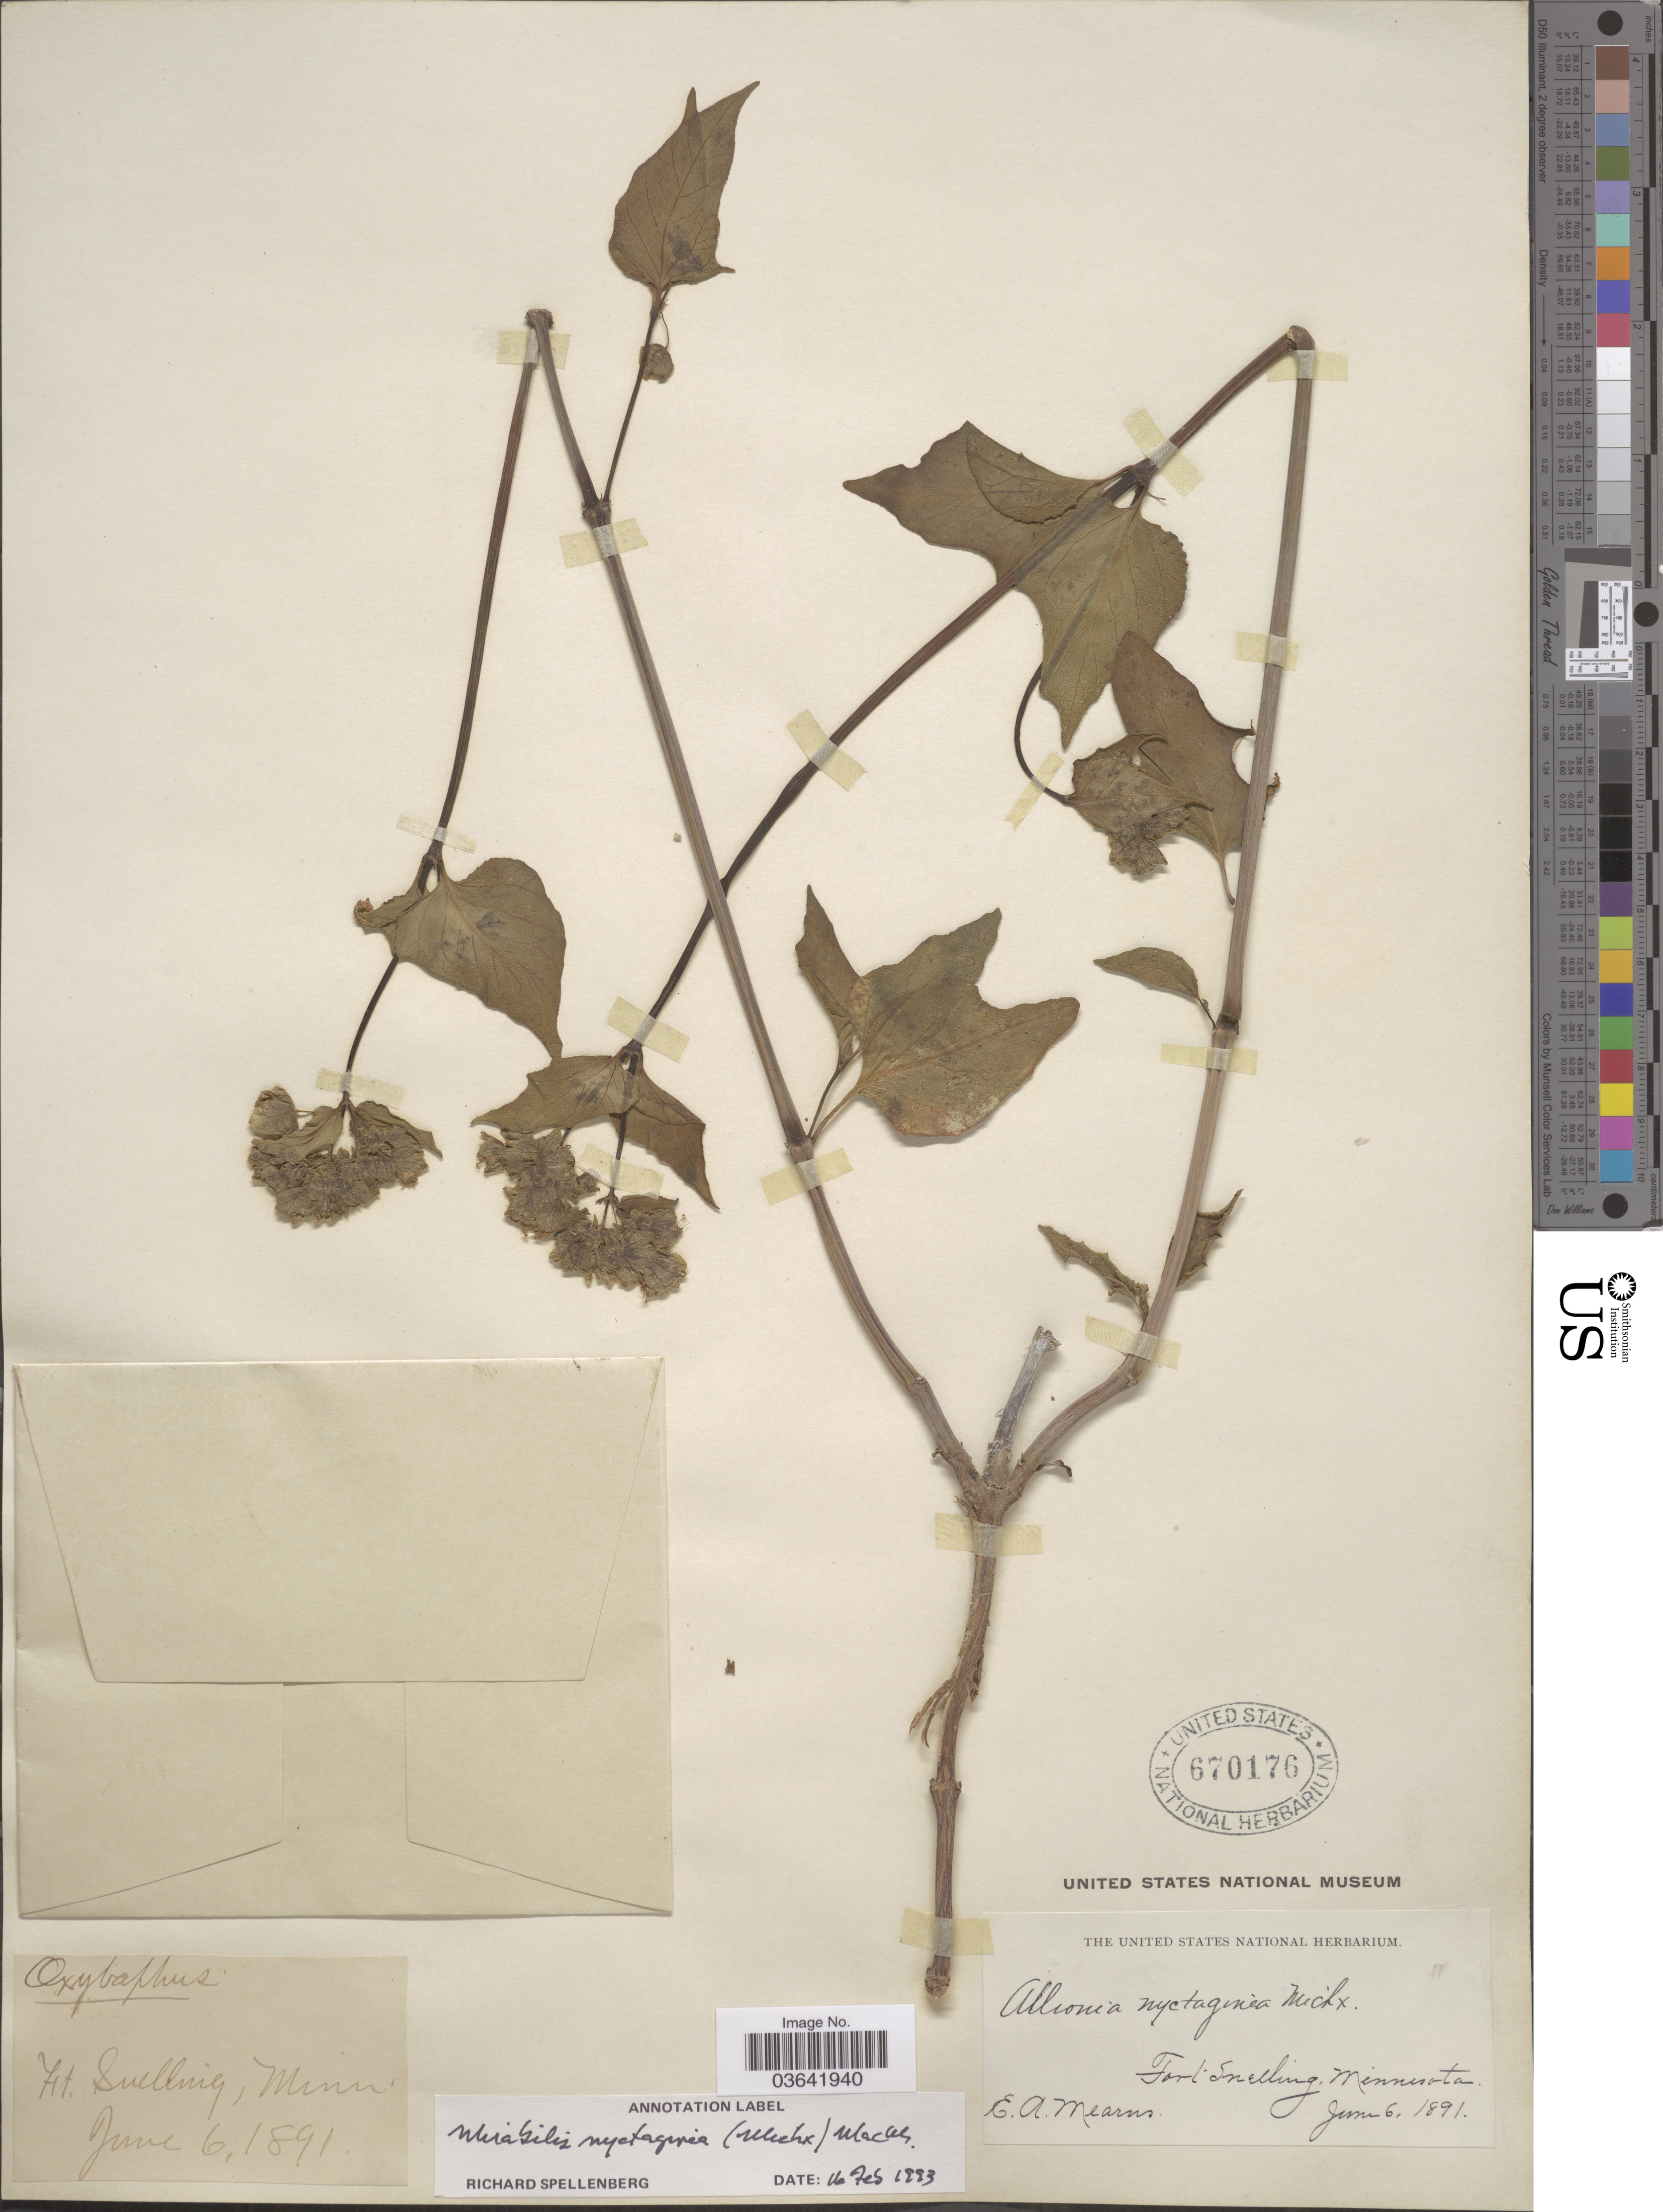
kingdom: Plantae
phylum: Tracheophyta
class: Magnoliopsida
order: Caryophyllales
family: Nyctaginaceae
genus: Mirabilis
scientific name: Mirabilis nyctaginea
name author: (Michx.) MacMill.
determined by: Spellenberg, R.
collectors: E. A. Mearns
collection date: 1891-06-06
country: United States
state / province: Minnesota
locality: Fort Snelling.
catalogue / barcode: US 670176